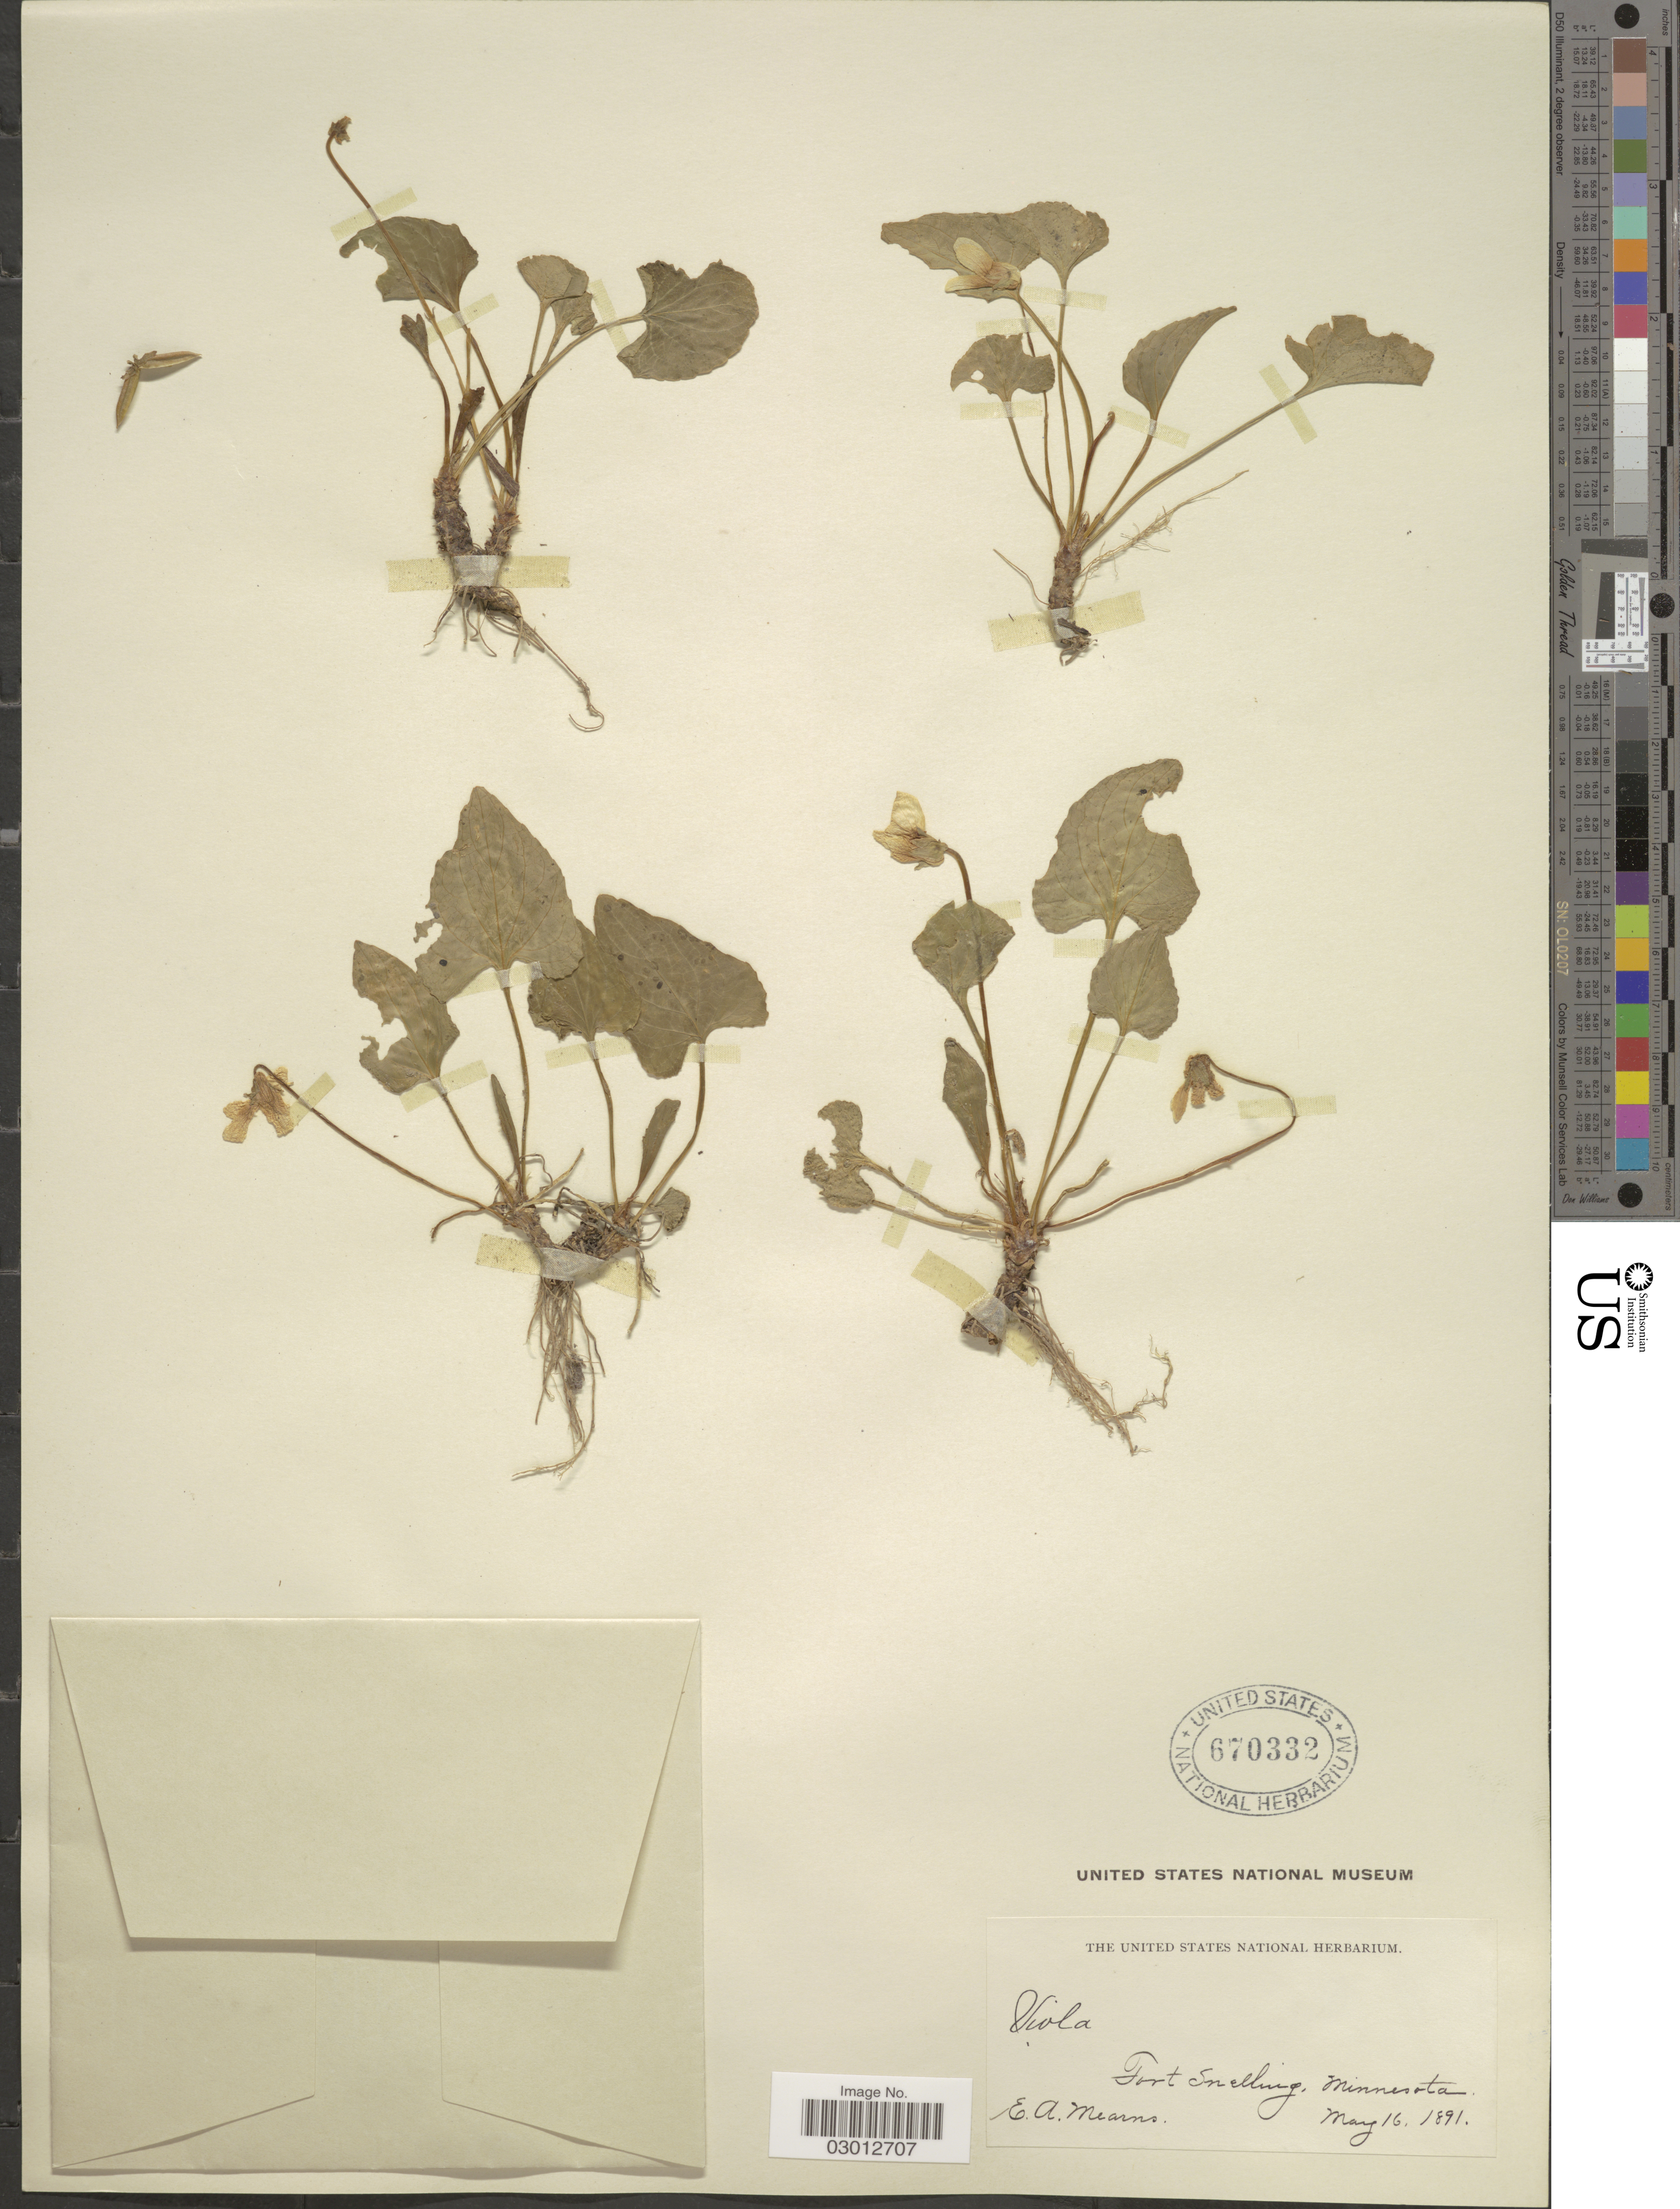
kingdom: Plantae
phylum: Tracheophyta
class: Magnoliopsida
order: Malpighiales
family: Violaceae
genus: Viola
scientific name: Viola papilionacea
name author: Pursh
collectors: E. A. Mearns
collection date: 1891-05-16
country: United States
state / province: Minnesota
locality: Fort Snelling.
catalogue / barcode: US 670332